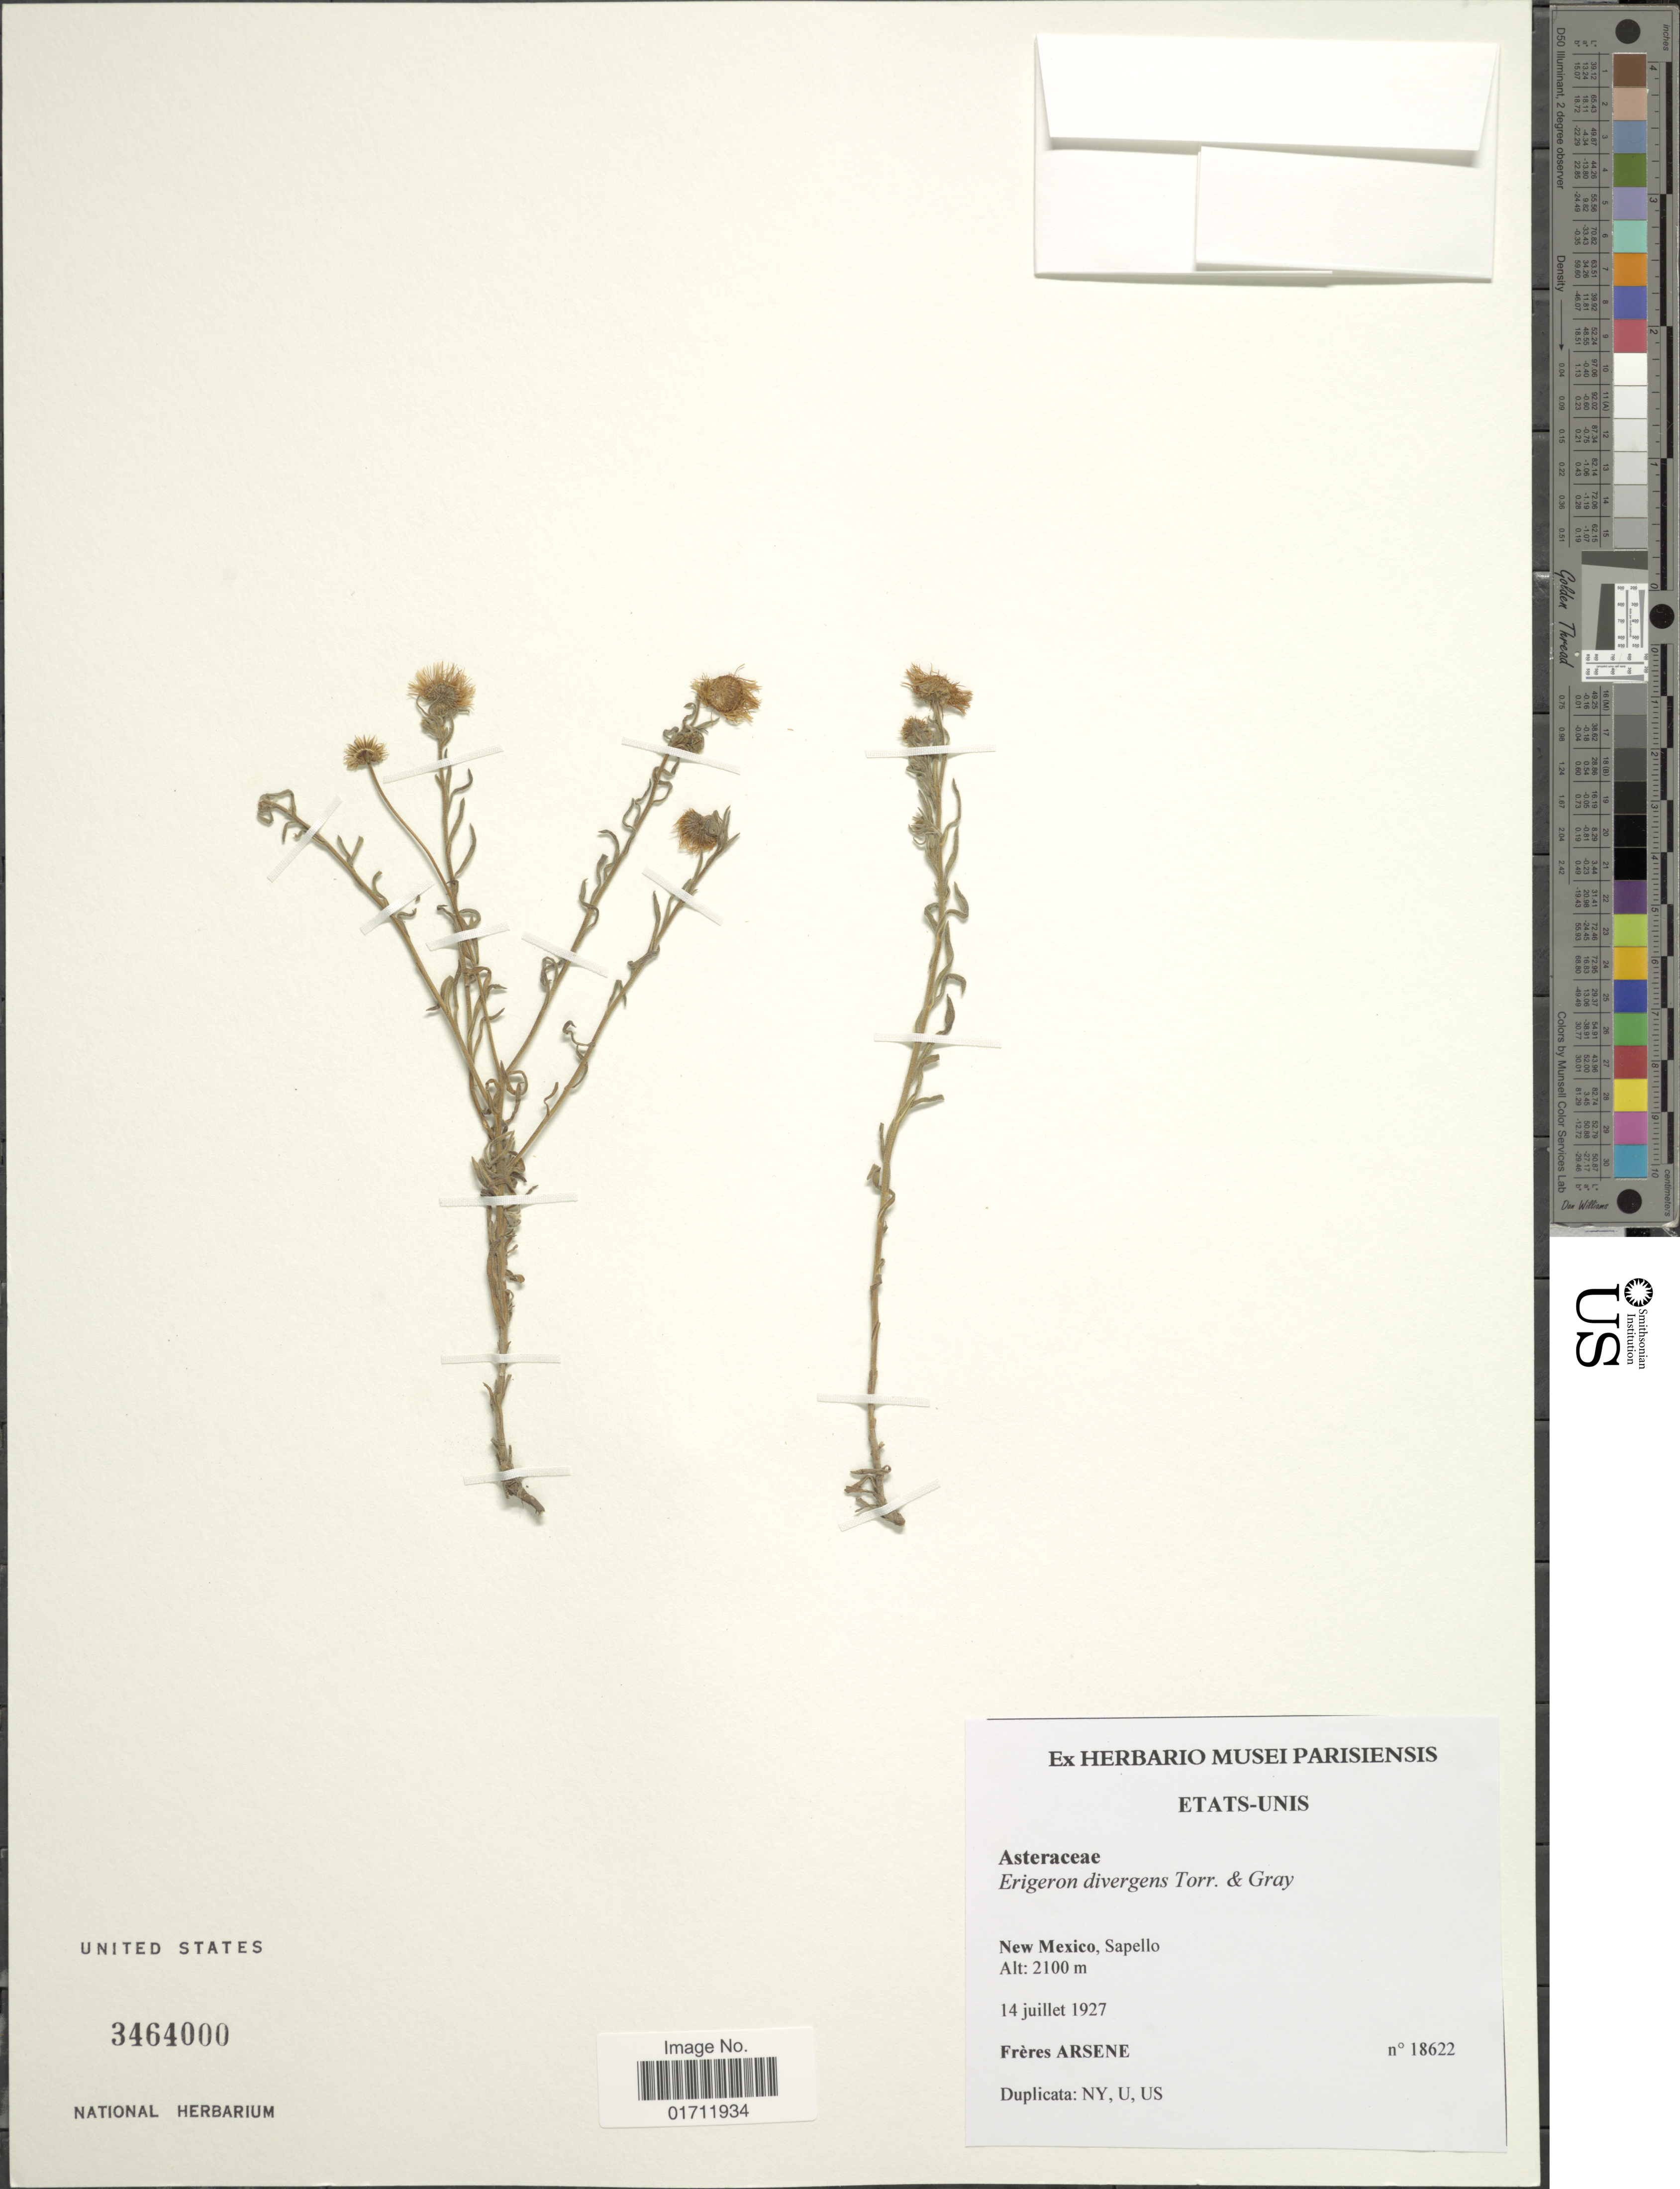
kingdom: Plantae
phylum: Tracheophyta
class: Magnoliopsida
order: Asterales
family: Asteraceae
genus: Erigeron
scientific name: Erigeron divergens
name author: Torr. & A. Gray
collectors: Bro. G. Arsène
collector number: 18622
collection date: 1927-07-14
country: United States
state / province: New Mexico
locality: Etats-unis, Sapello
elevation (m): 2100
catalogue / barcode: US 3464000